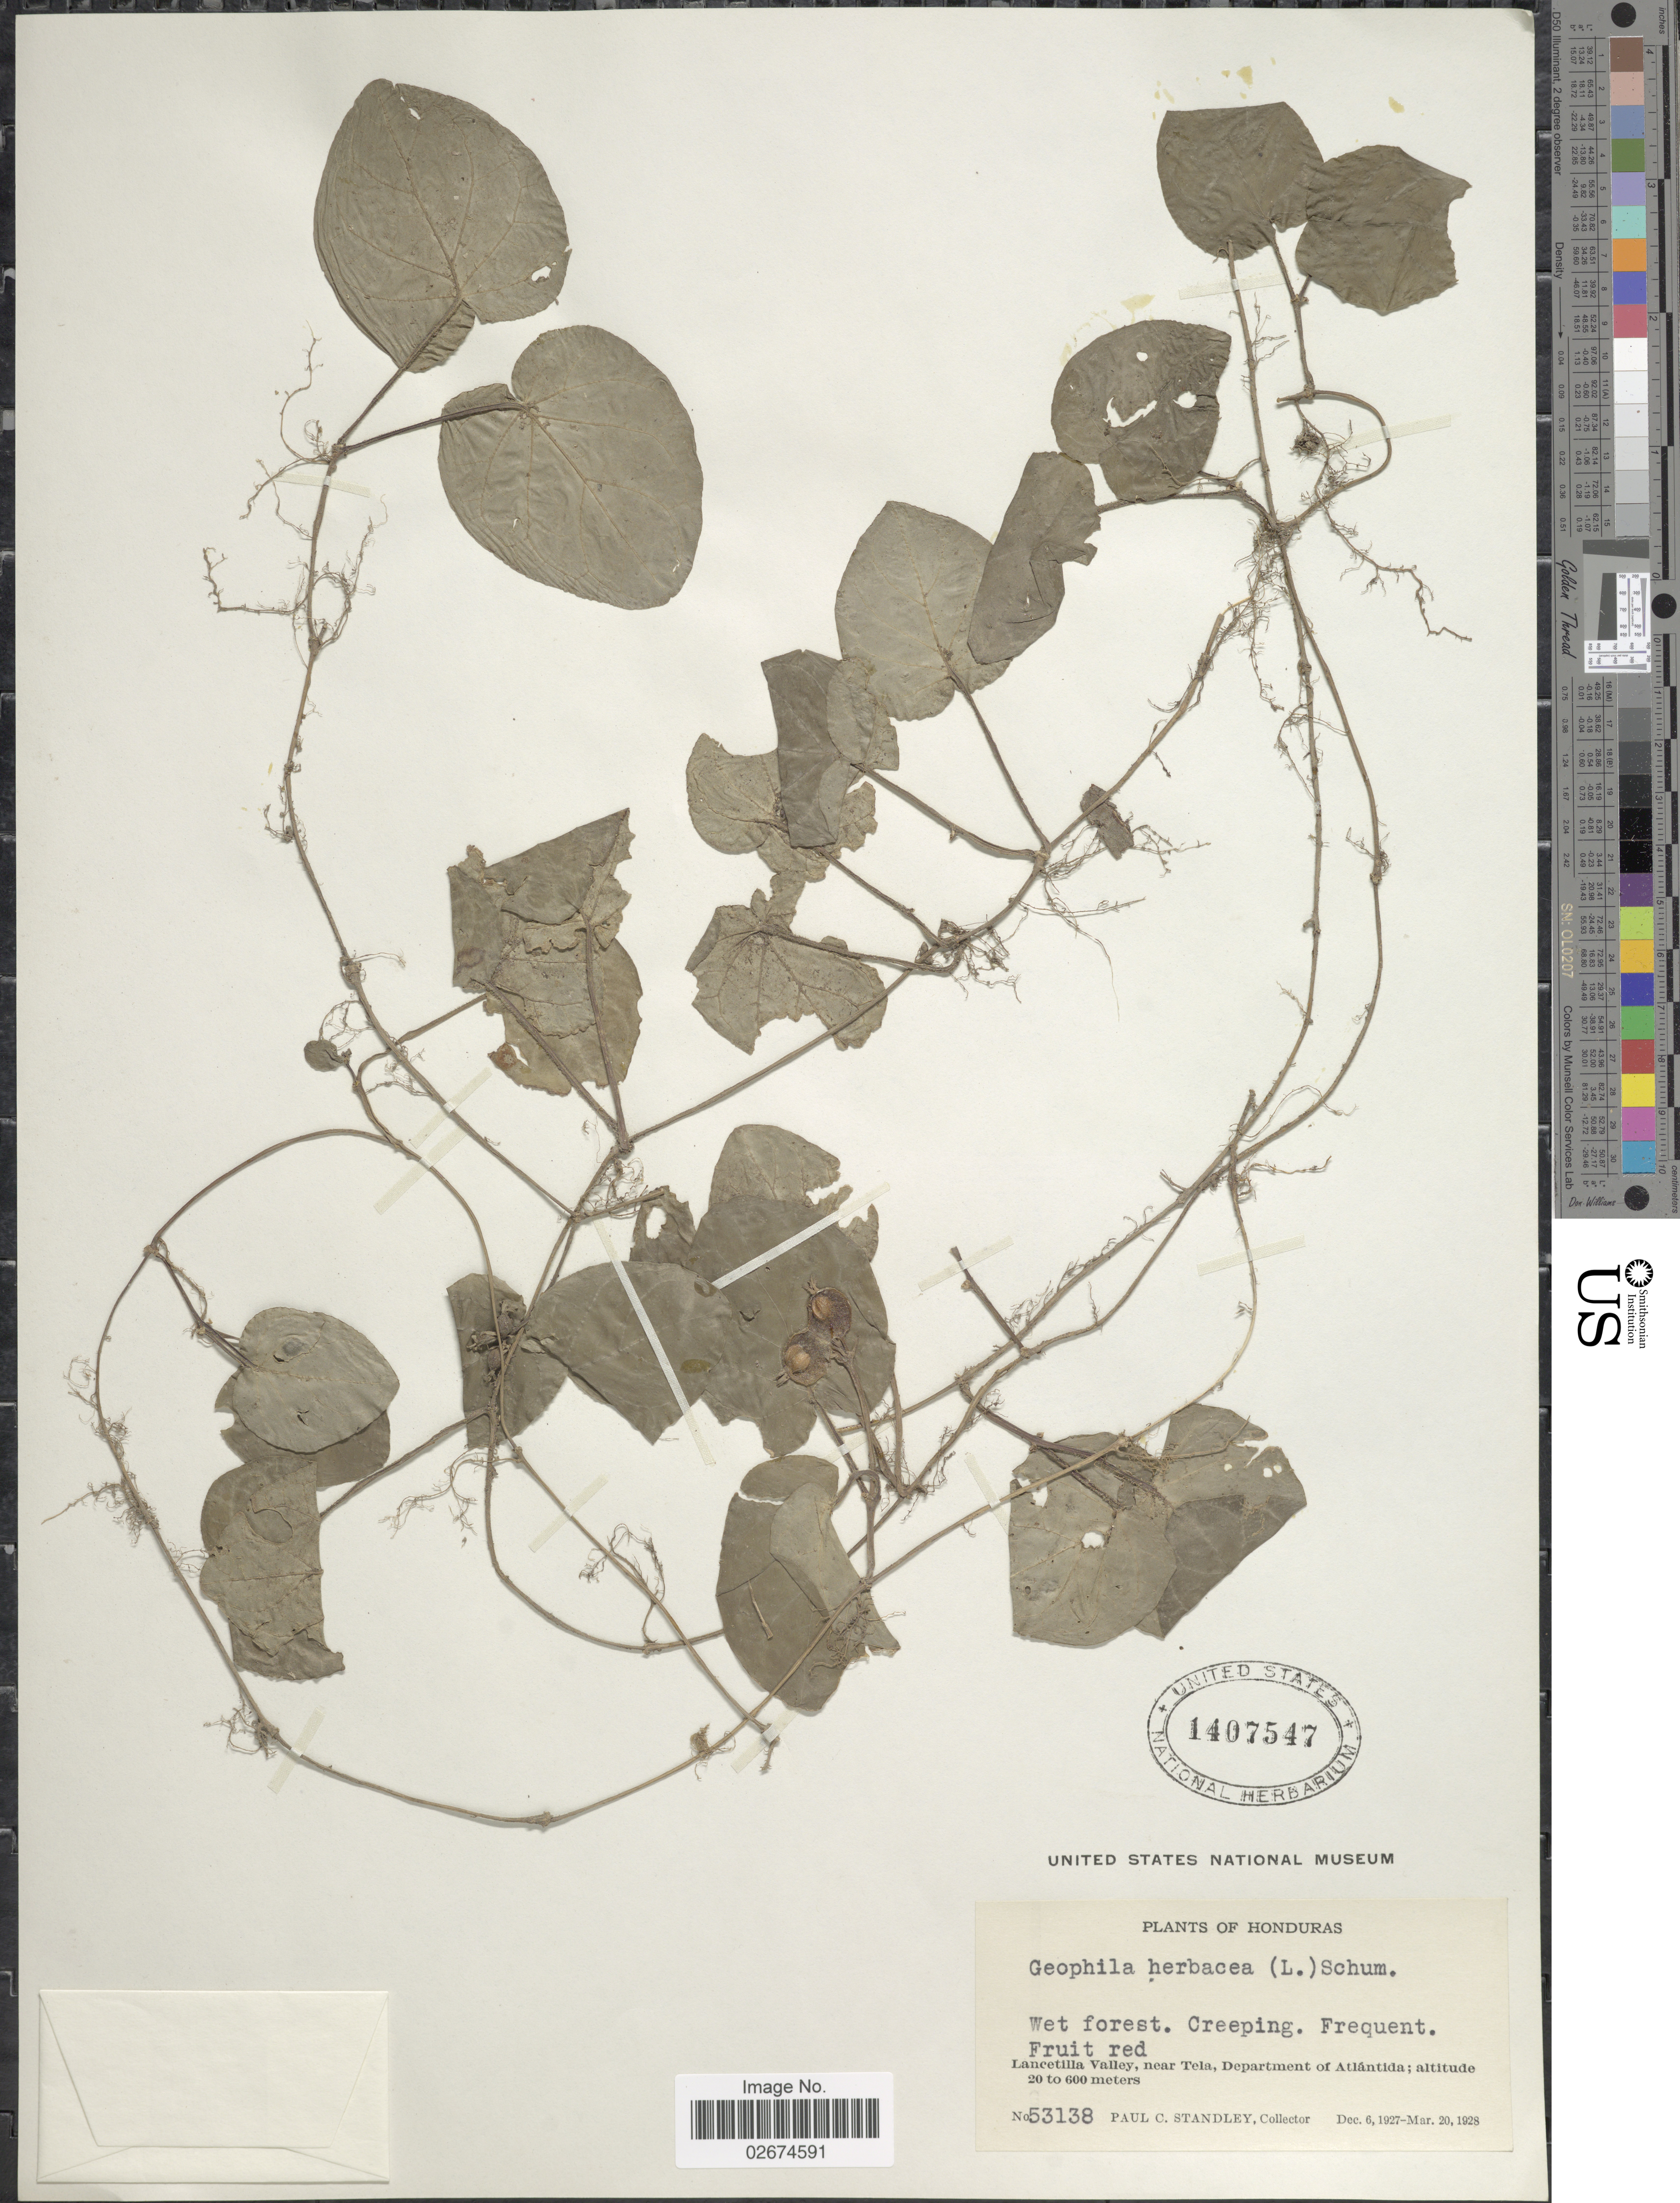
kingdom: Plantae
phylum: Tracheophyta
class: Magnoliopsida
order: Gentianales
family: Rubiaceae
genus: Geophila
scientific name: Geophila herbacea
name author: (Jacq.) K. Schum.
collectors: P. C. Standley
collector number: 53138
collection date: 1927-12-06/1928-03-20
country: Honduras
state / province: Atlántida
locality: Lancetilla Valley, near Tela, Department of Atlantida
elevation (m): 20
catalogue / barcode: US 1407547